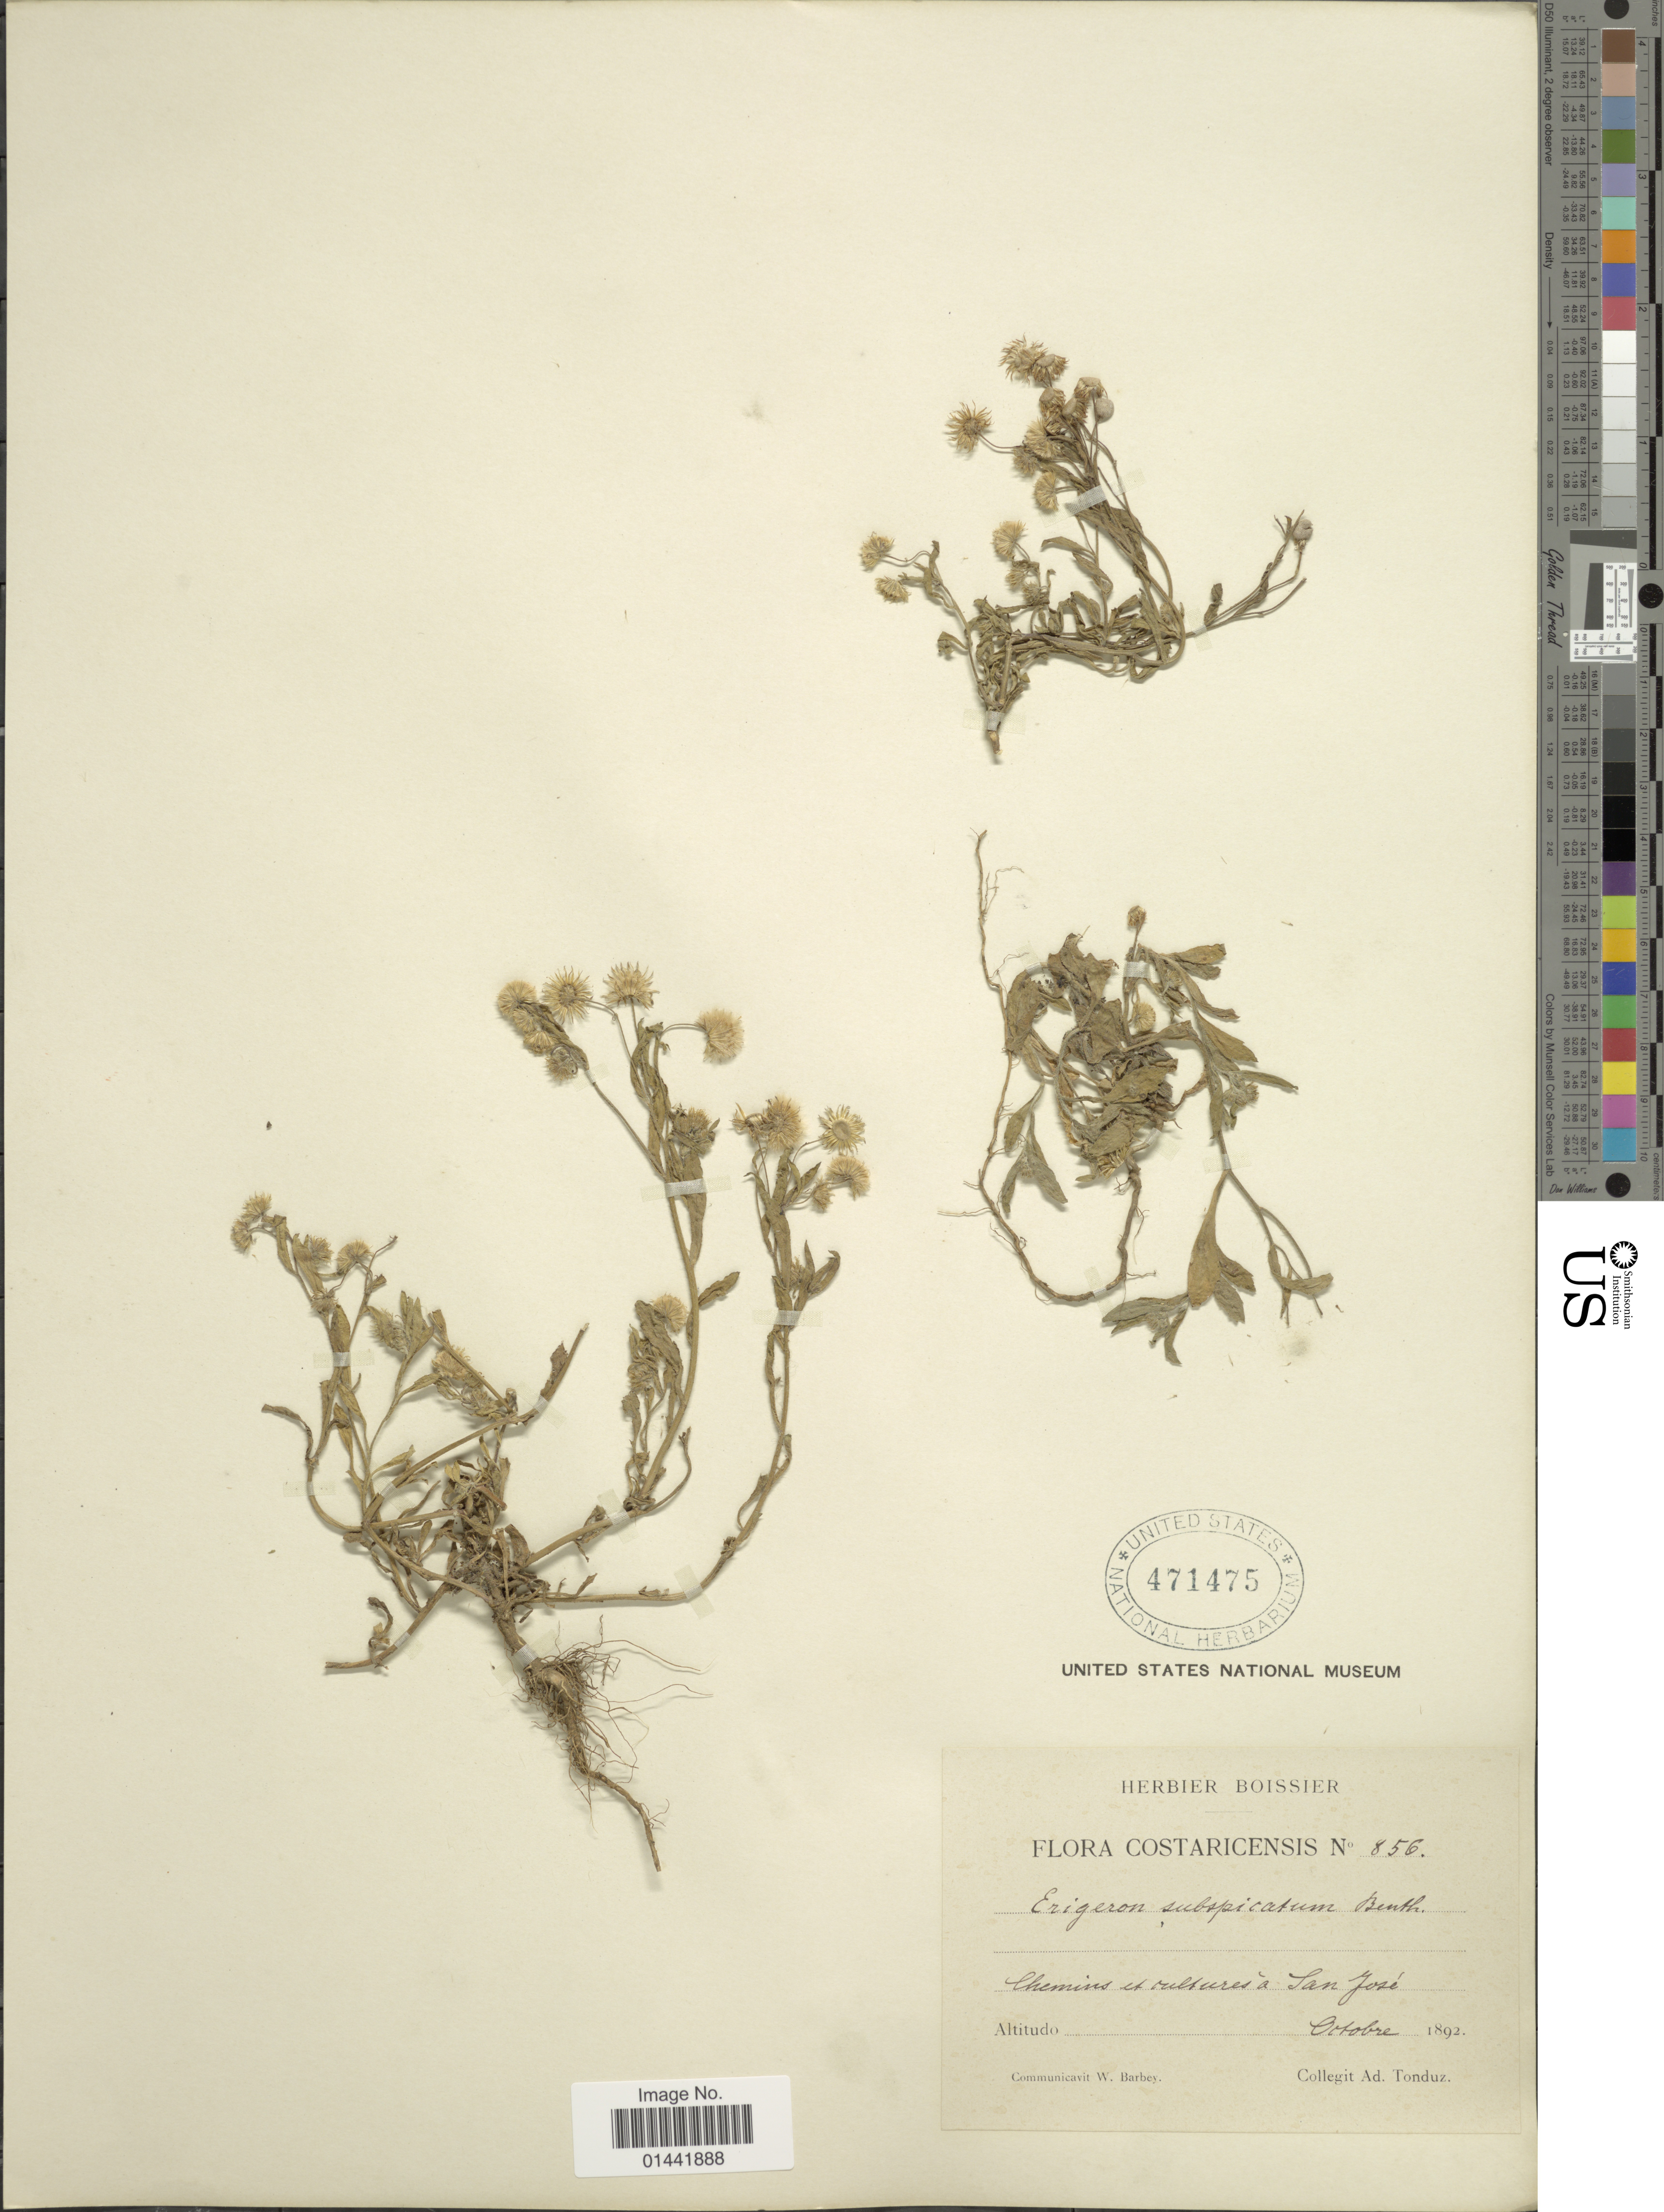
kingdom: Plantae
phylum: Tracheophyta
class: Magnoliopsida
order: Asterales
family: Asteraceae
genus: Erigeron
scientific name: Erigeron spathulatus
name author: Vahl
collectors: A. Tonduz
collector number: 856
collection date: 1892-10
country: Costa Rica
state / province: San José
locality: Chemins et rultures á San José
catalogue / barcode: US 471475